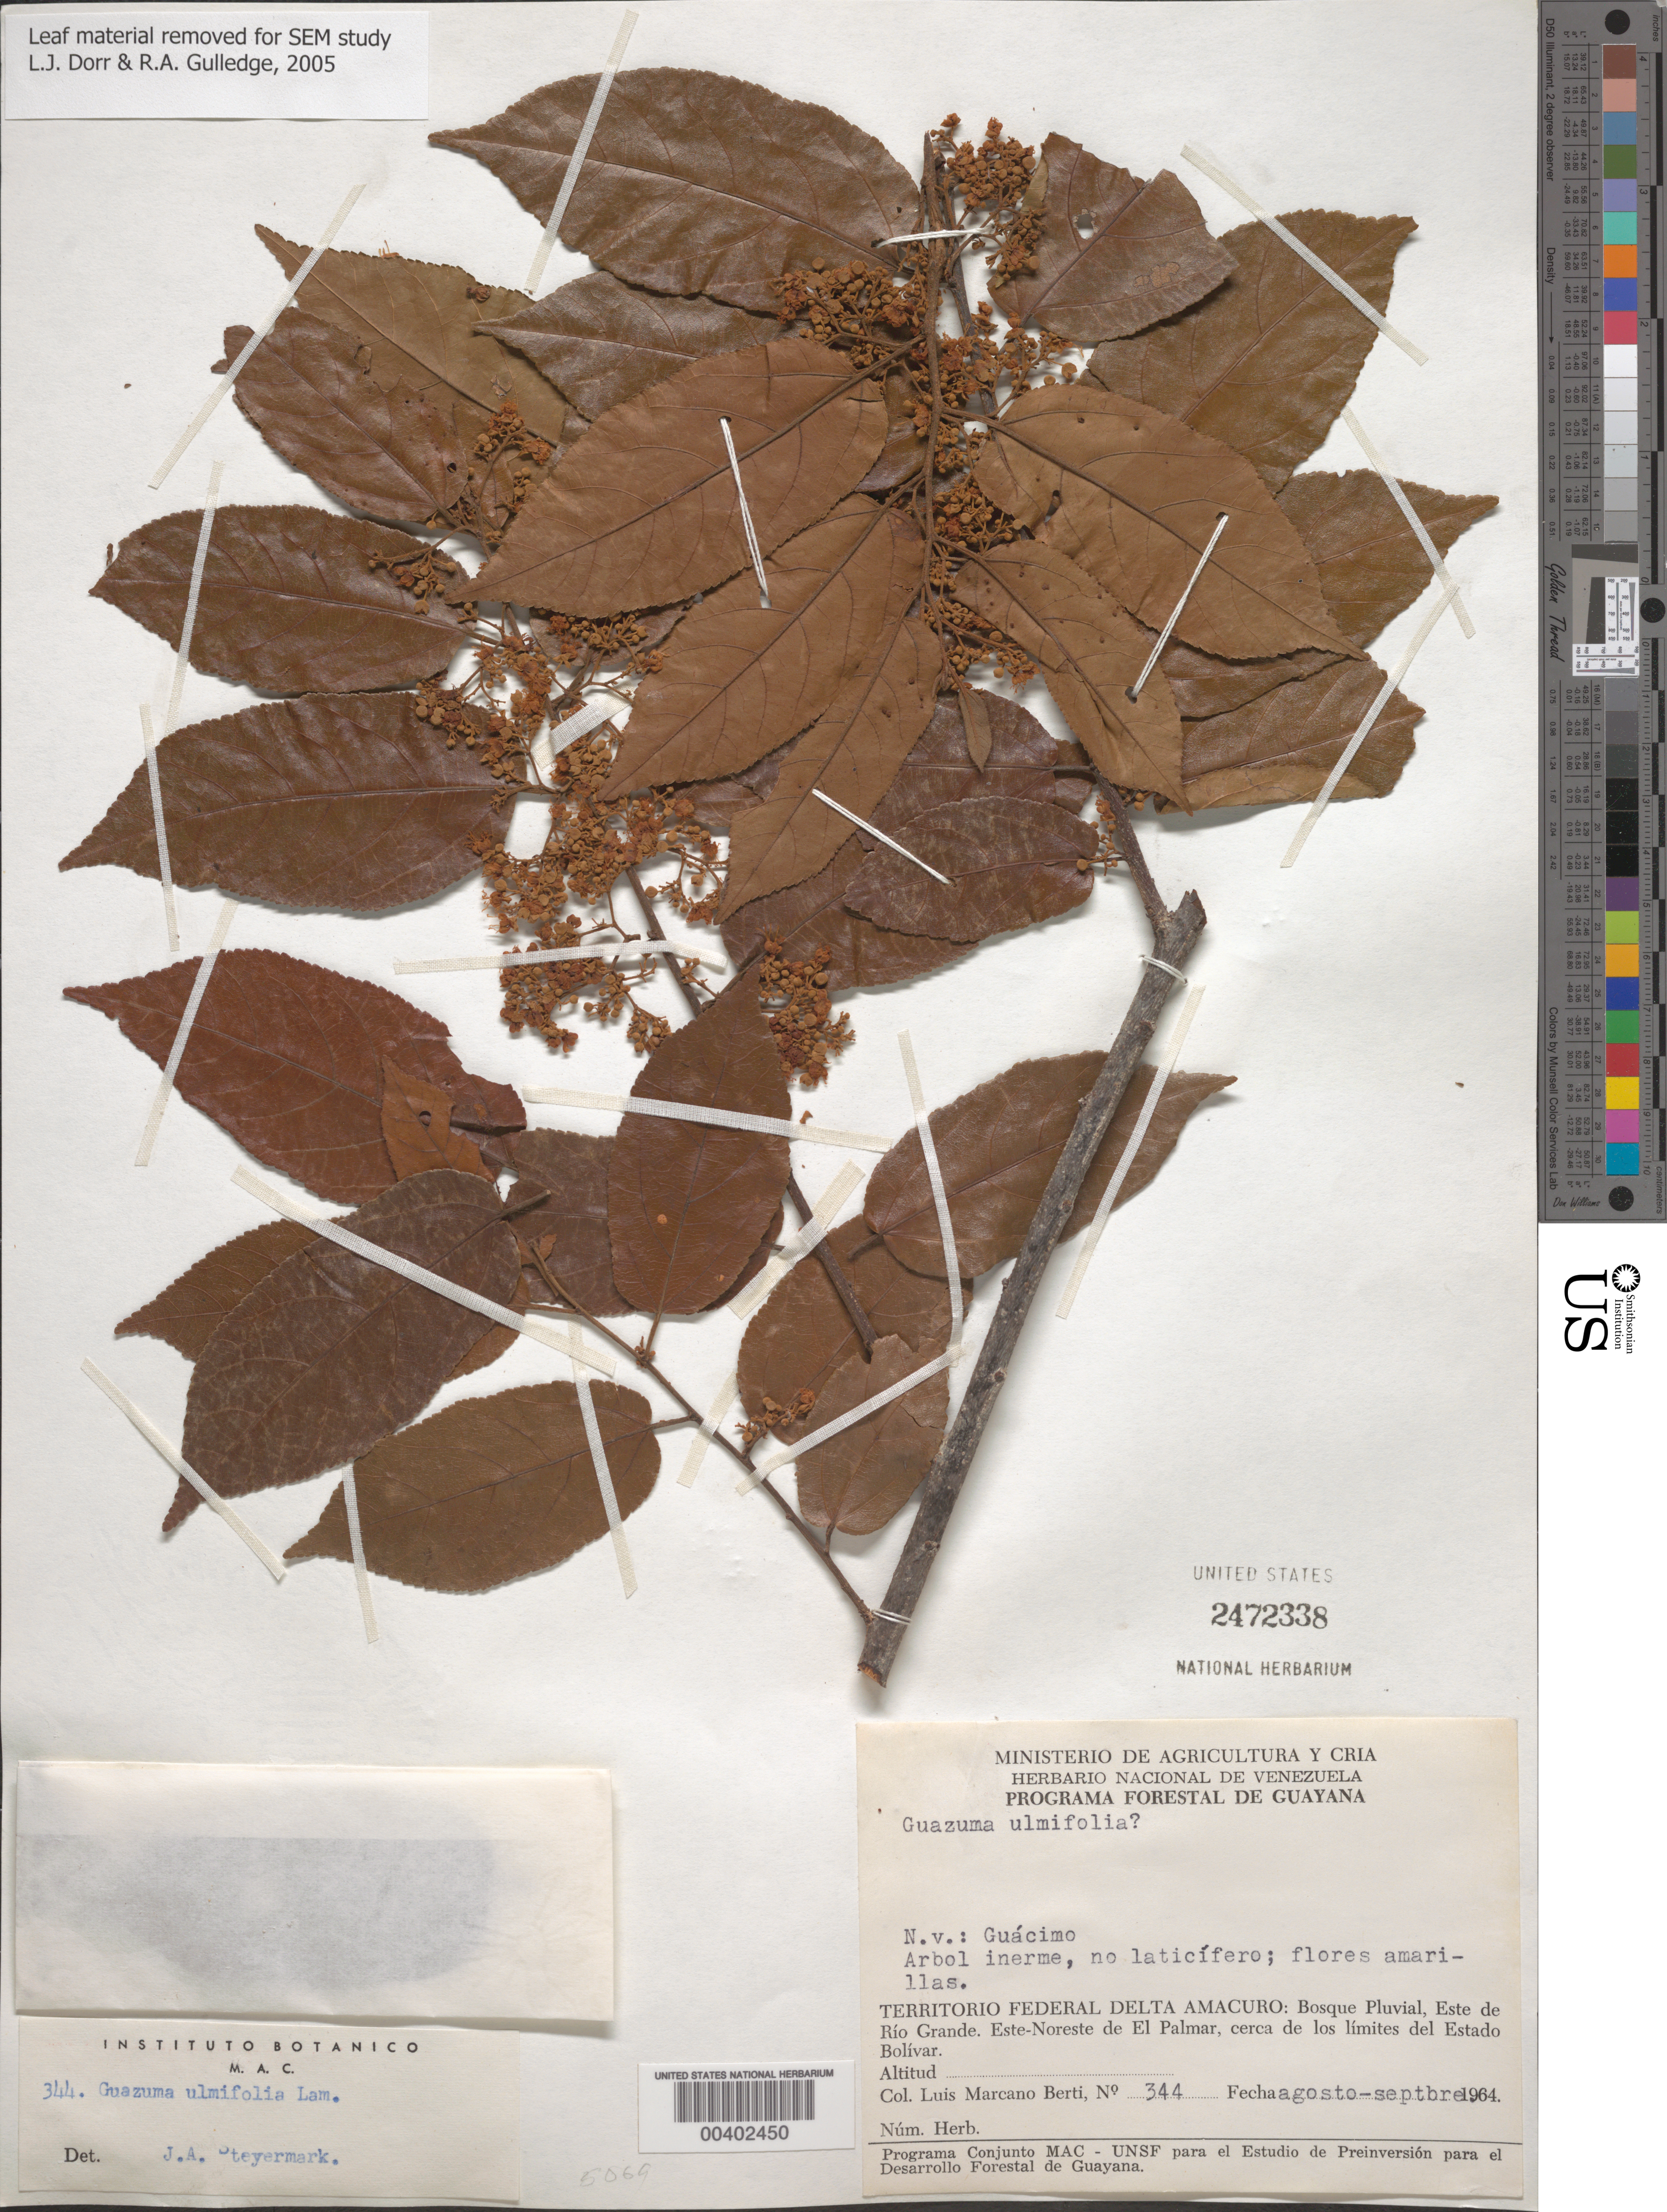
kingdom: Plantae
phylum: Tracheophyta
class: Magnoliopsida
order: Malvales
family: Malvaceae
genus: Guazuma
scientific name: Guazuma ulmifolia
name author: Lam.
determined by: Steyermark, Julian A., (VEN)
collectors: L. Marcano-Berti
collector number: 344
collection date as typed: Aug 1964 to -- Sep 1964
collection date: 1964-08/1964-09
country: Venezuela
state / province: Delta Amacuro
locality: E de Río Grande, ENE de El Palmar, cerca de los límites del Estado Bolívar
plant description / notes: Common name: Guácimo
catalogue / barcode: US 2472338